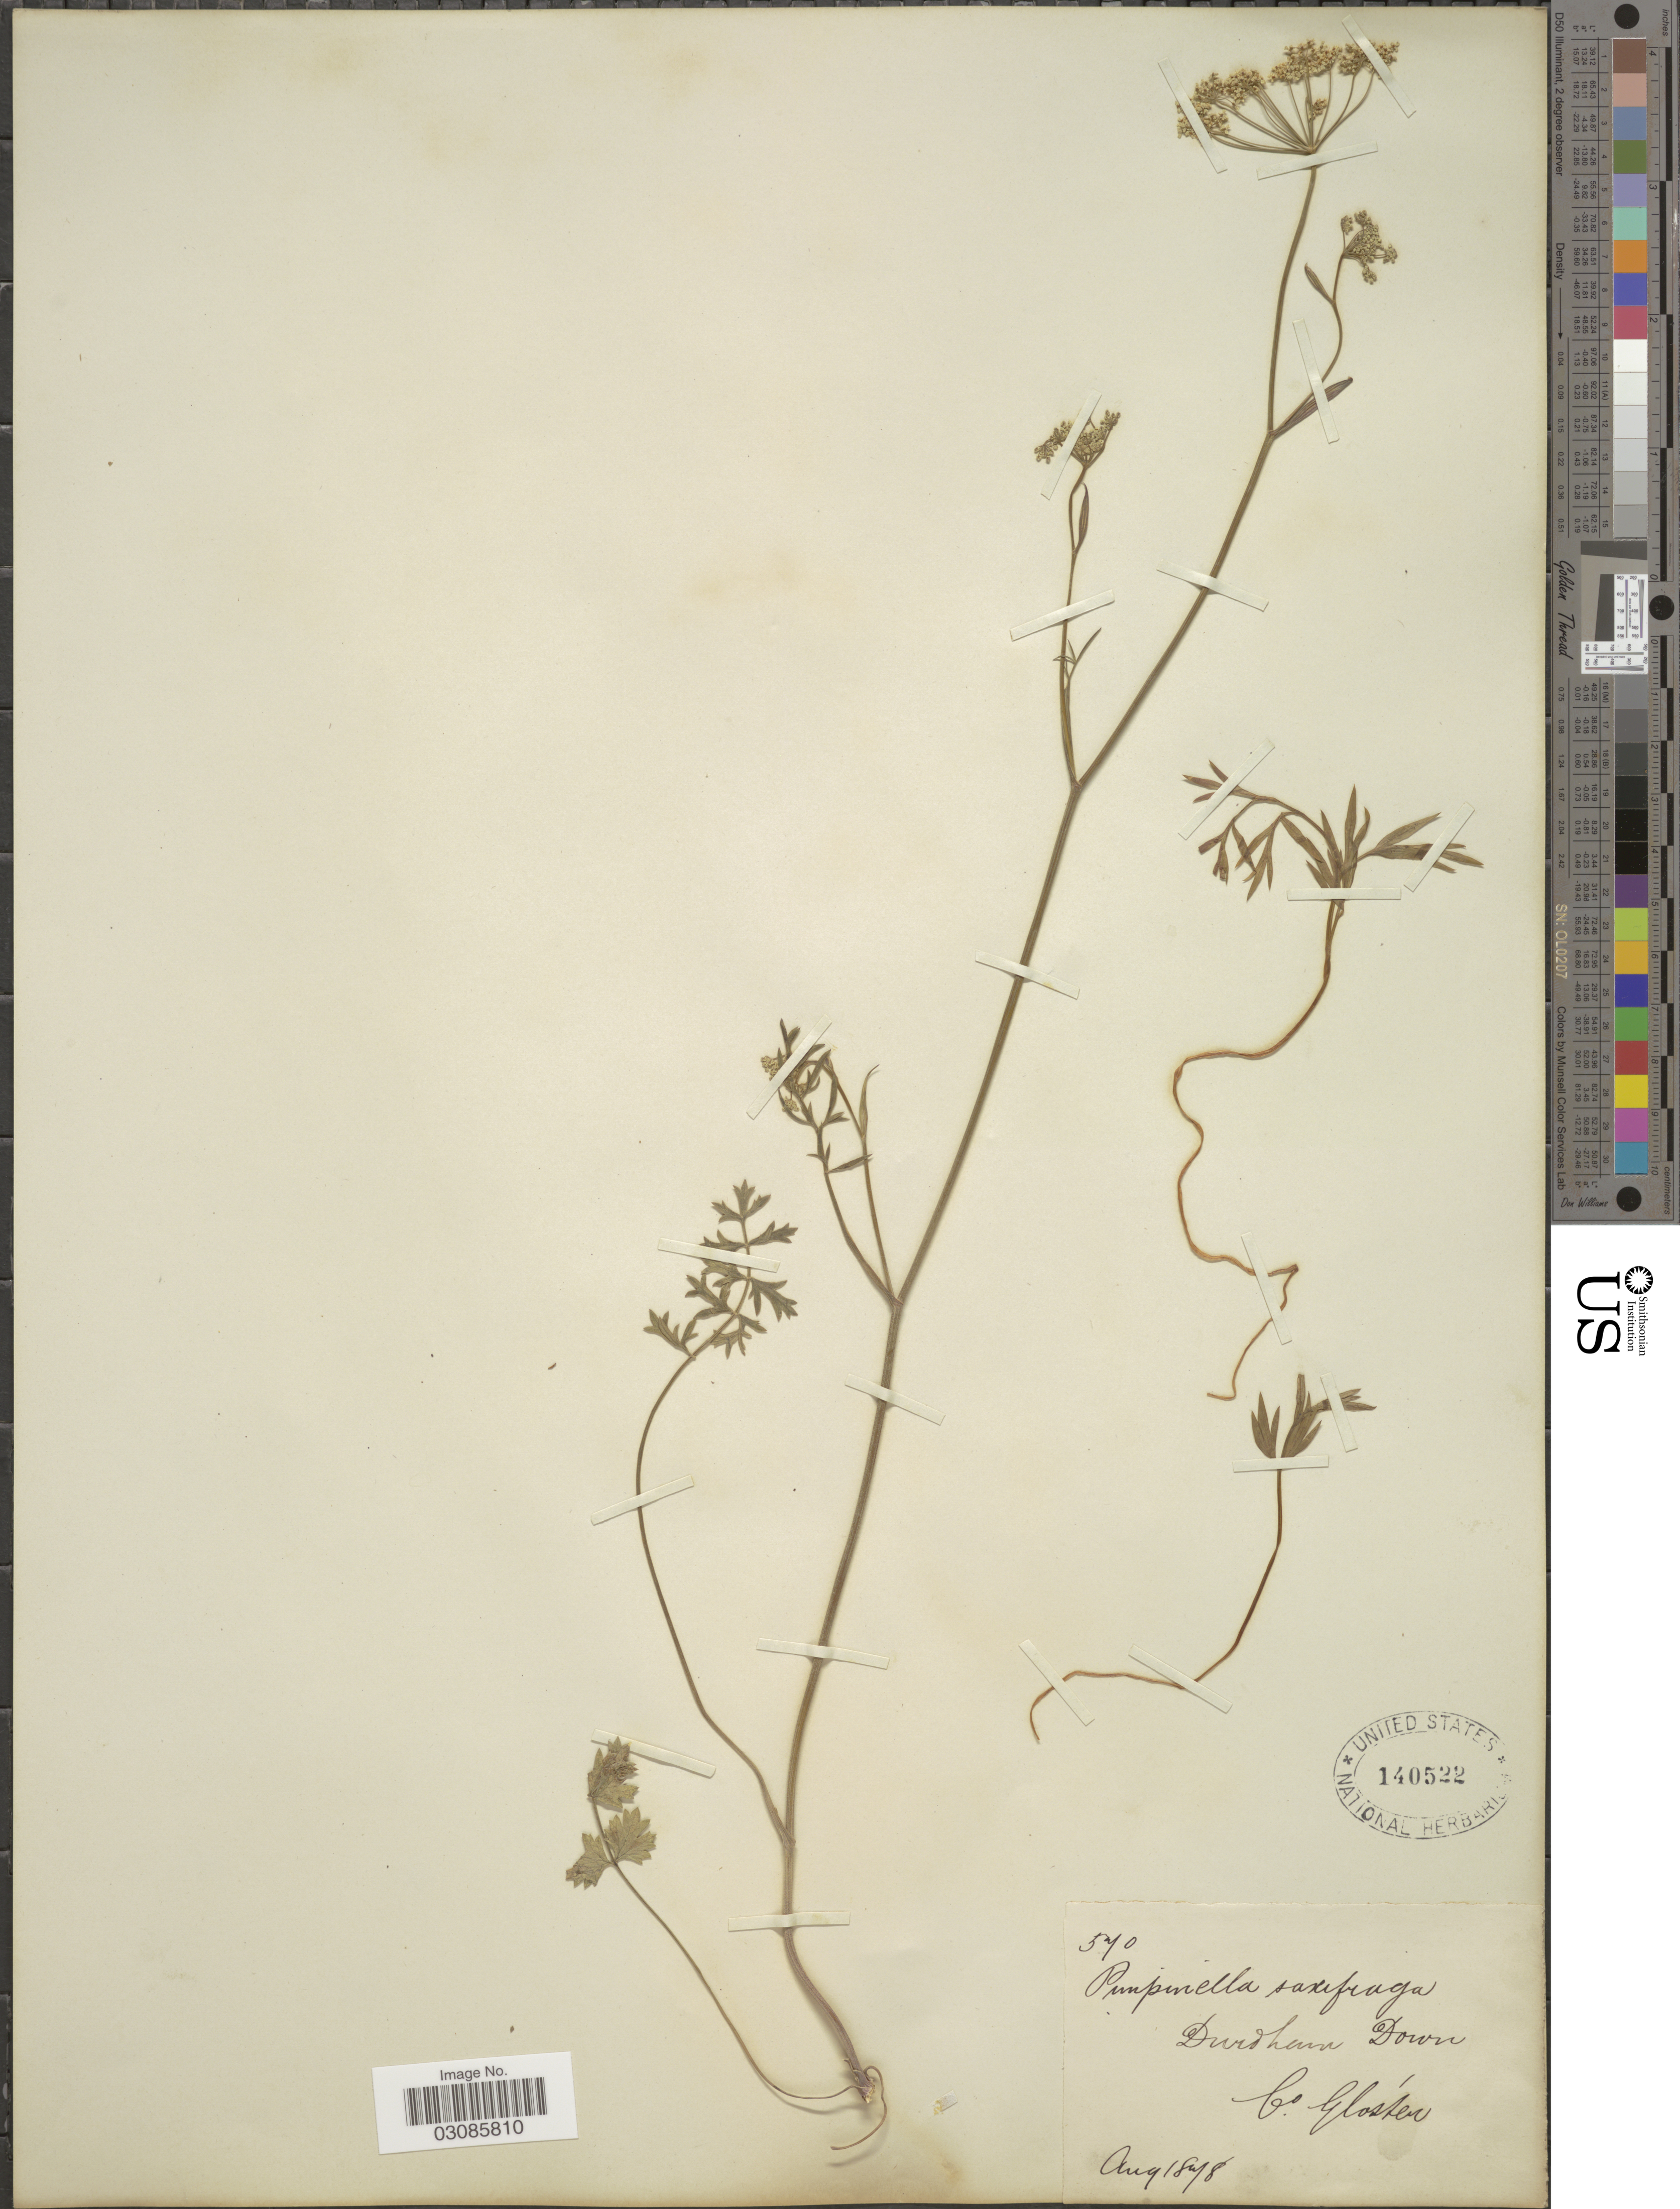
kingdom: Plantae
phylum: Tracheophyta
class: Magnoliopsida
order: Apiales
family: Apiaceae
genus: Pimpinella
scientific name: Pimpinella saxifraga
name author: L.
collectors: C. Gloster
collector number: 570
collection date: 1878-08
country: United Kingdom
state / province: England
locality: Durdham Down.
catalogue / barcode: US 140522